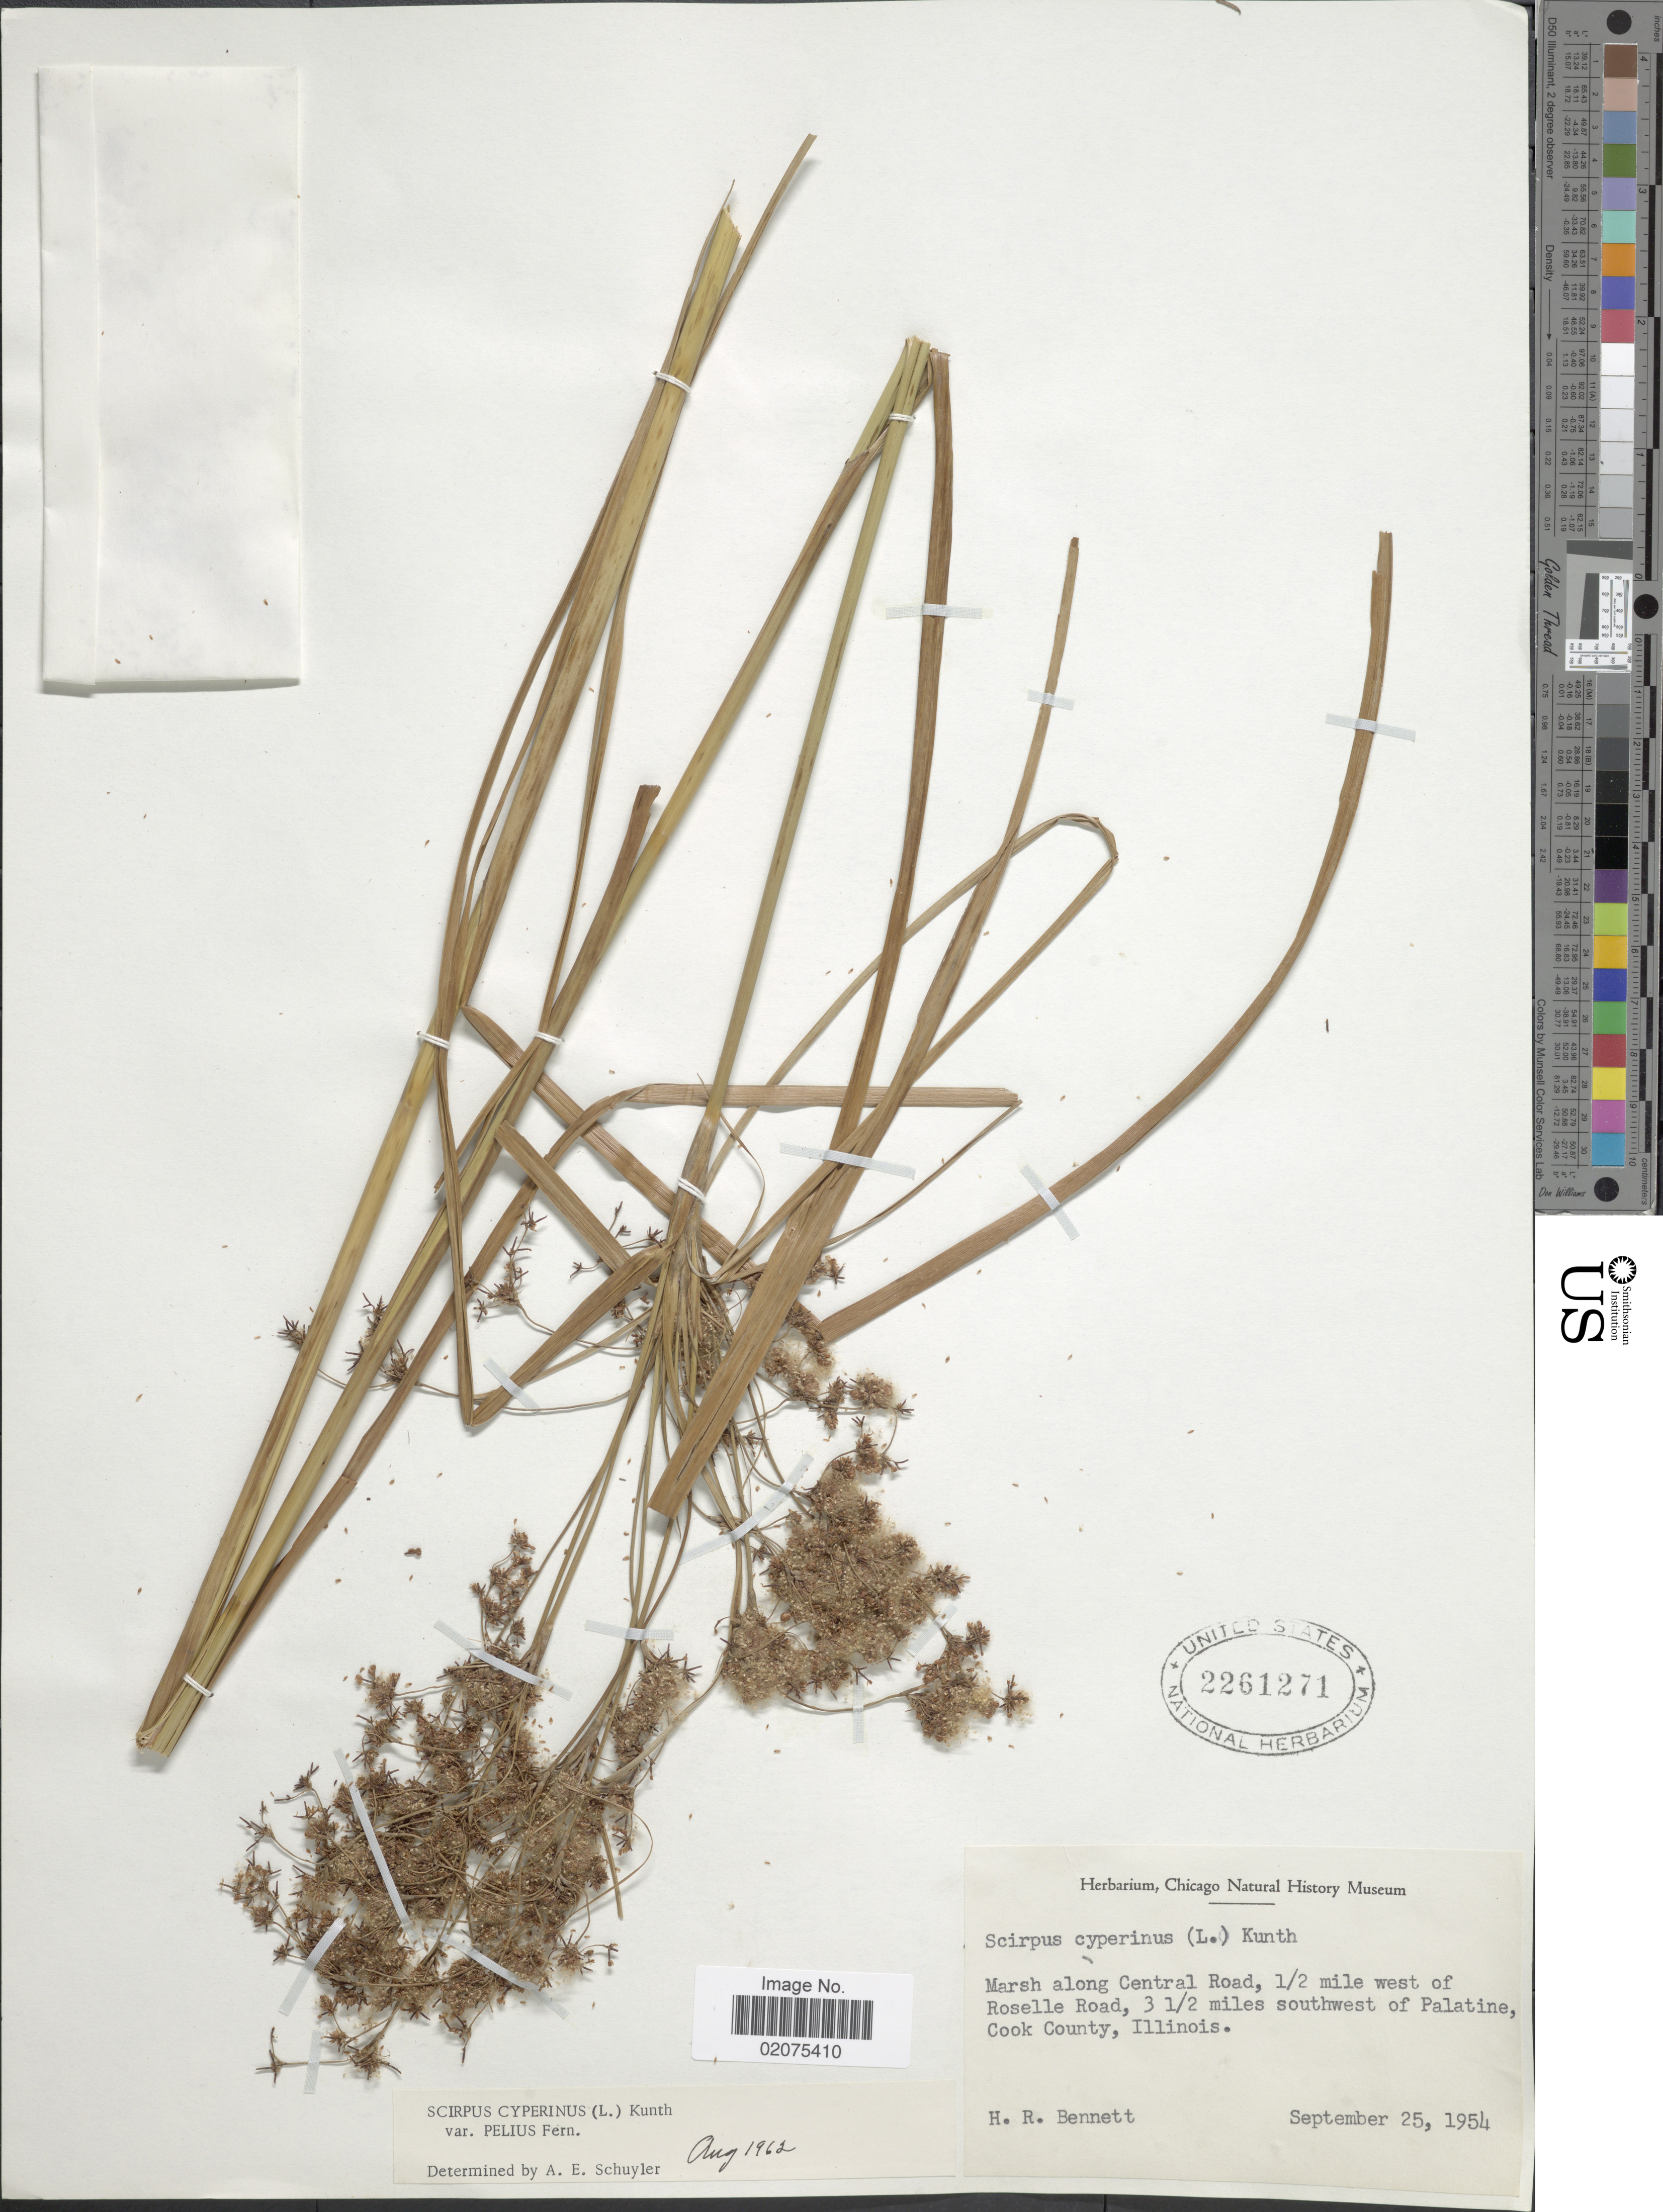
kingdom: Plantae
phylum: Tracheophyta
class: Liliopsida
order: Poales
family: Cyperaceae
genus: Scirpus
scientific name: Scirpus cyperinus var. pelius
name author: Fernald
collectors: H. R. Bennett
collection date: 1954-09-25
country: United States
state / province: Illinois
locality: Marsh along central Road, 1/2 mile west of Roselle Road, 3 1/2 mile southwest of Palatine, Cook County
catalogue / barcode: US 2261271